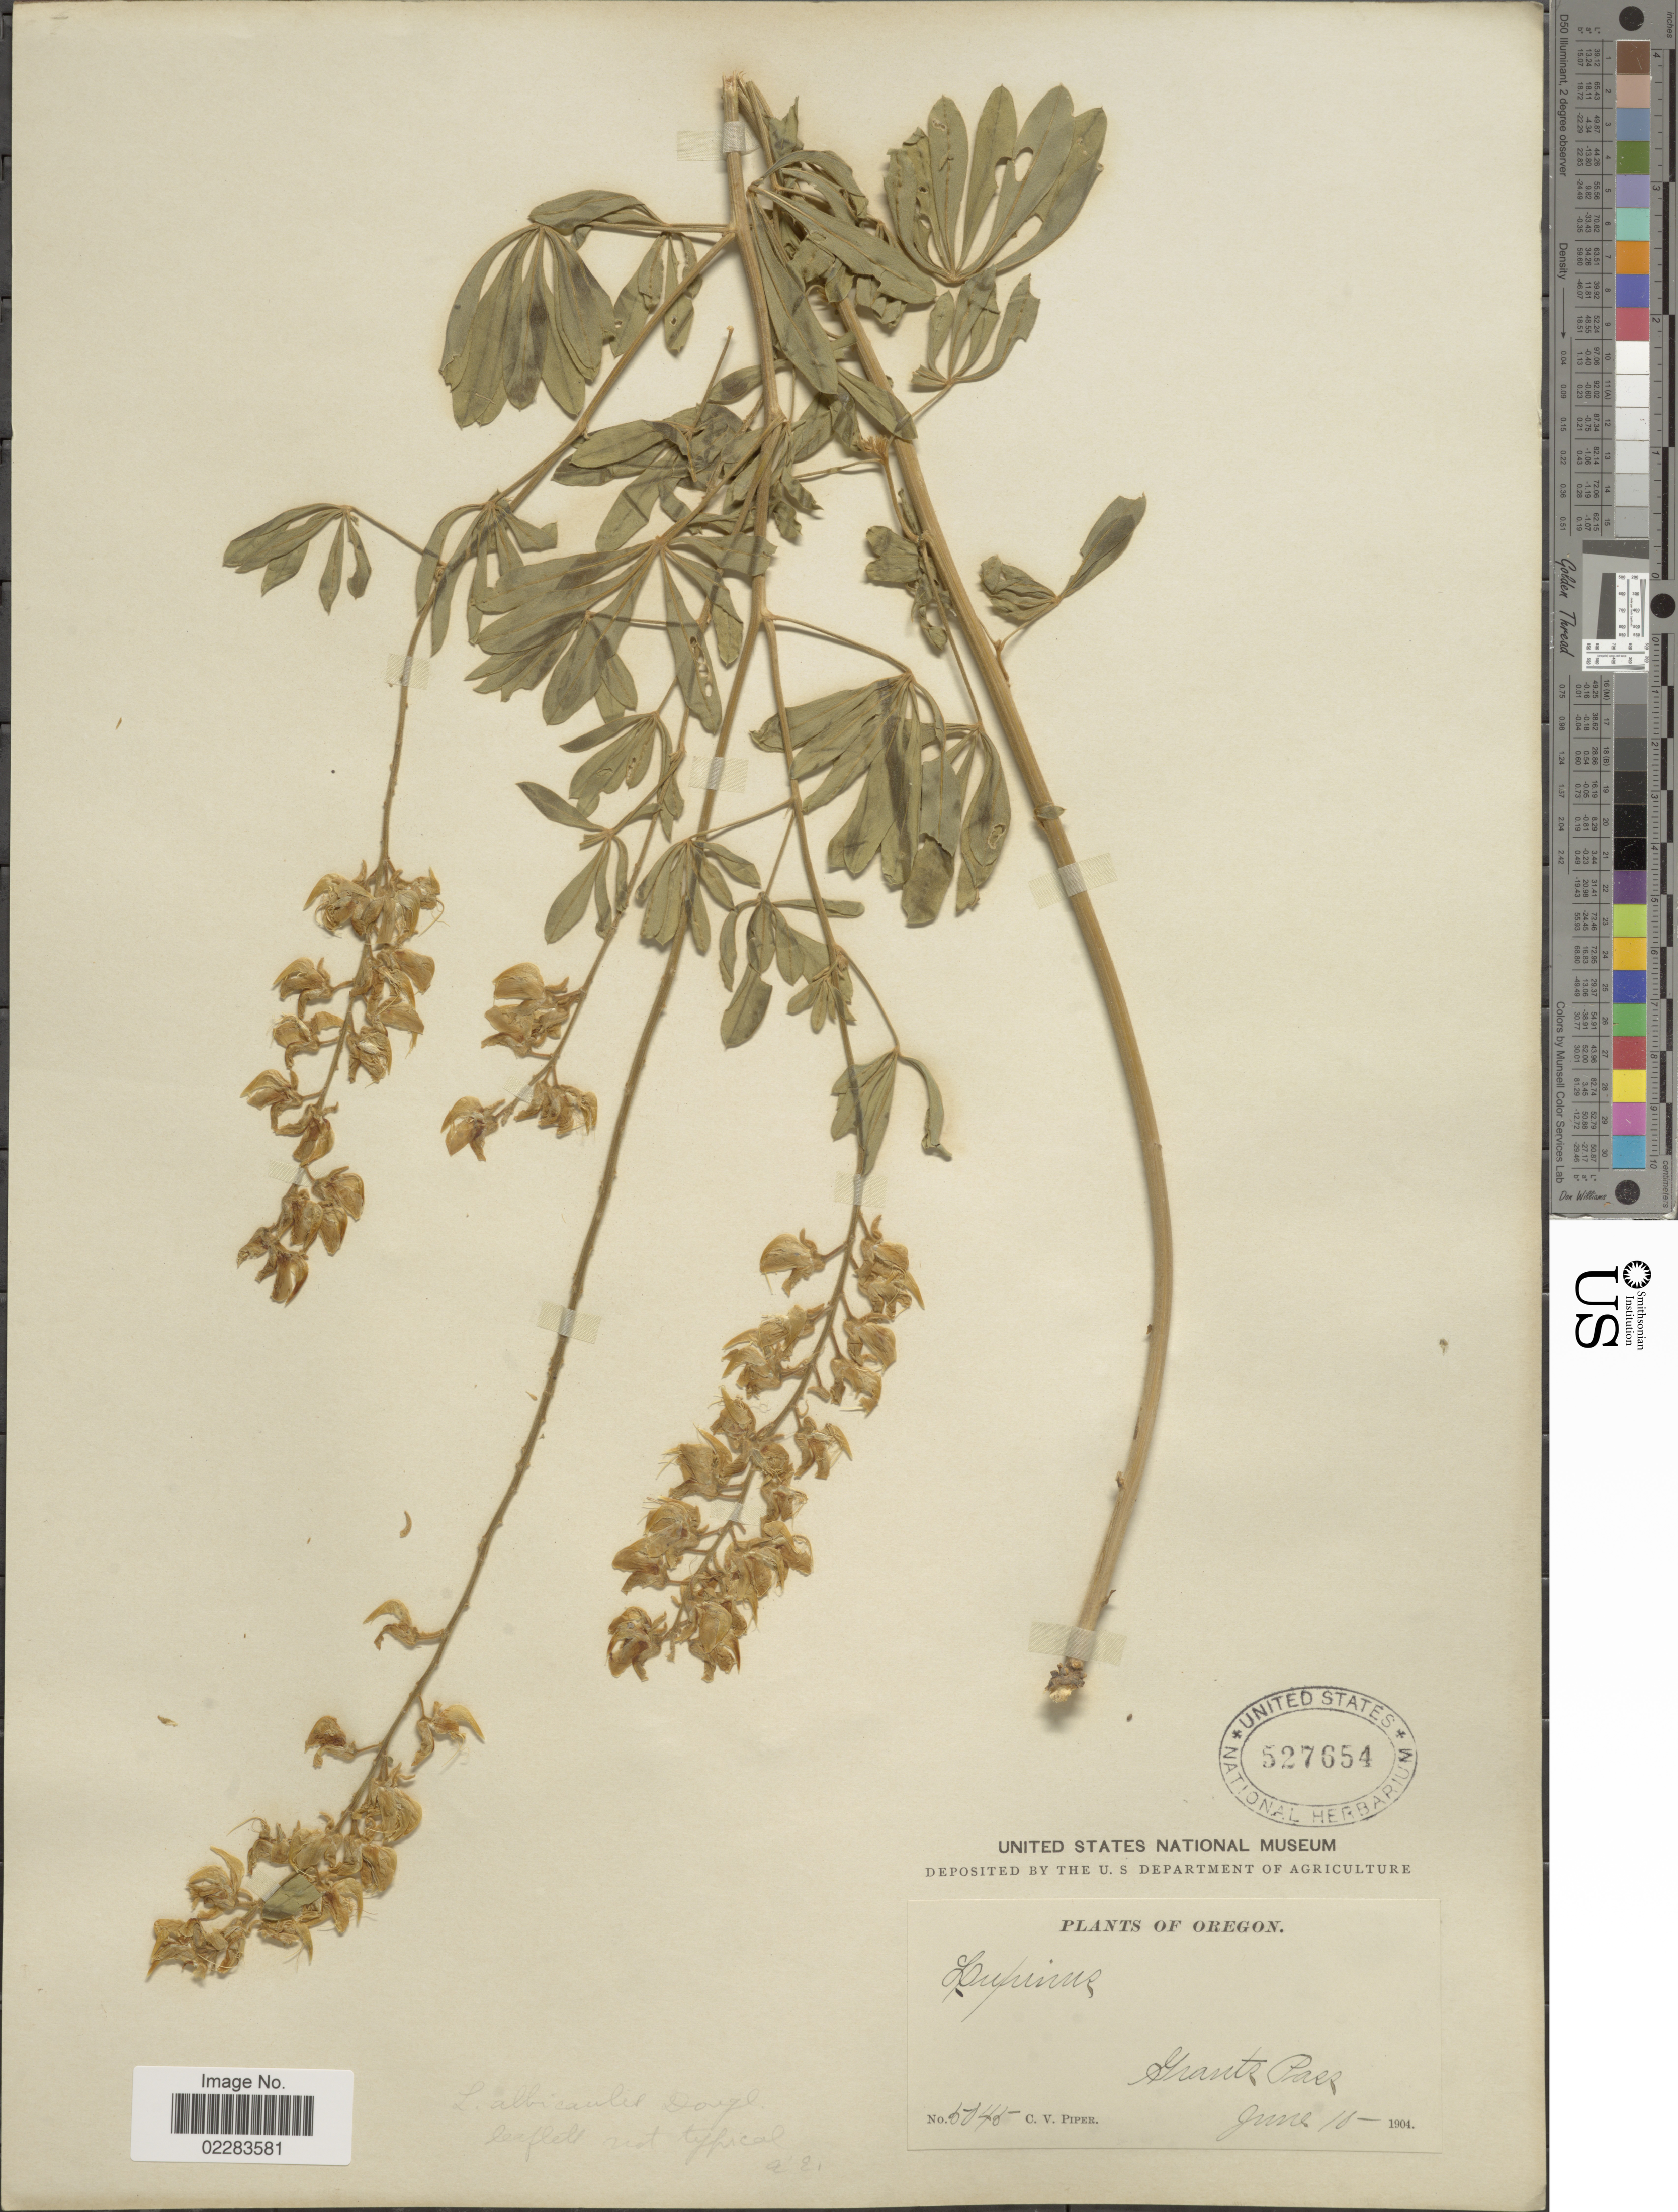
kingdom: Plantae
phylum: Tracheophyta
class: Magnoliopsida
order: Fabales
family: Fabaceae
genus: Lupinus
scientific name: Lupinus albicaulis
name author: Douglas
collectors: C. V. Piper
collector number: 6846*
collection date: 1904-06-15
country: United States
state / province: Oregon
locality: Grants Pass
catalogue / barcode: US 527654